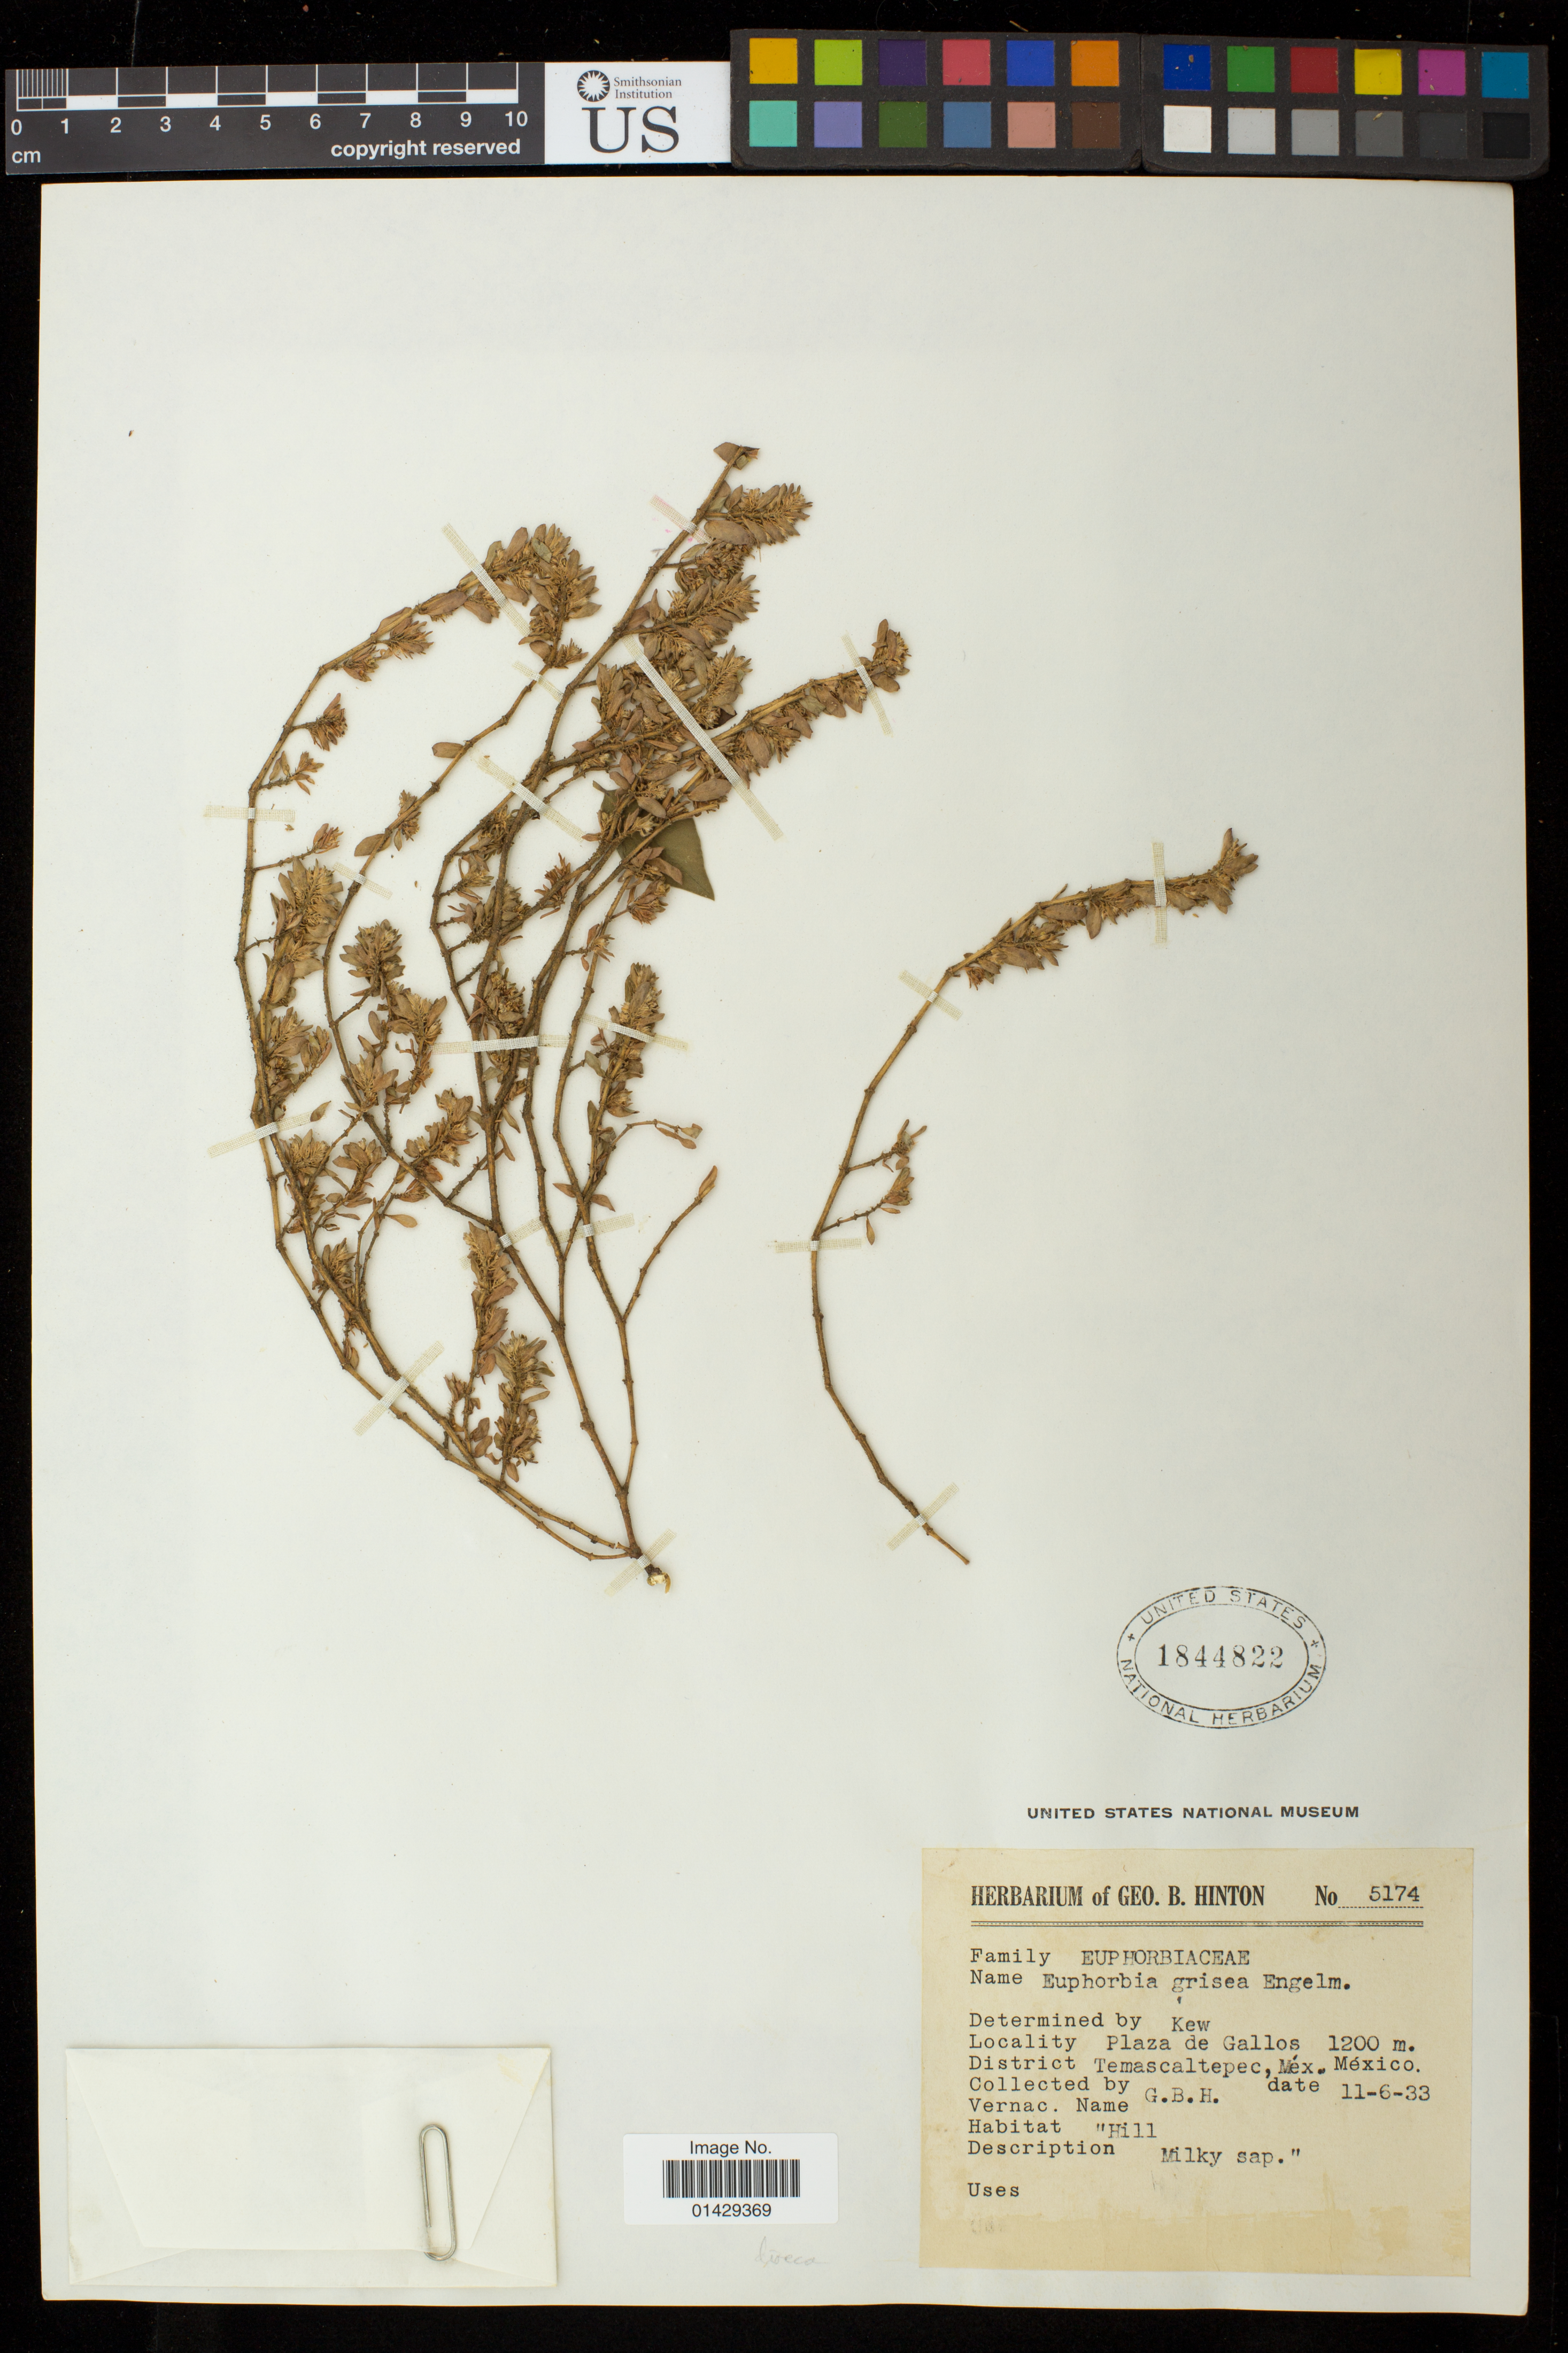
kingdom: Plantae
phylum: Tracheophyta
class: Magnoliopsida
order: Malpighiales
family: Euphorbiaceae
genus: Euphorbia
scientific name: Euphorbia dioeca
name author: Kunth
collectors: G. B. Hinton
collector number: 5174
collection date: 1933-11-06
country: Mexico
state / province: México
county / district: Temascaltepec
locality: Plaza de Gallos, Temascaltepec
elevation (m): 1200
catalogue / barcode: US 1844822